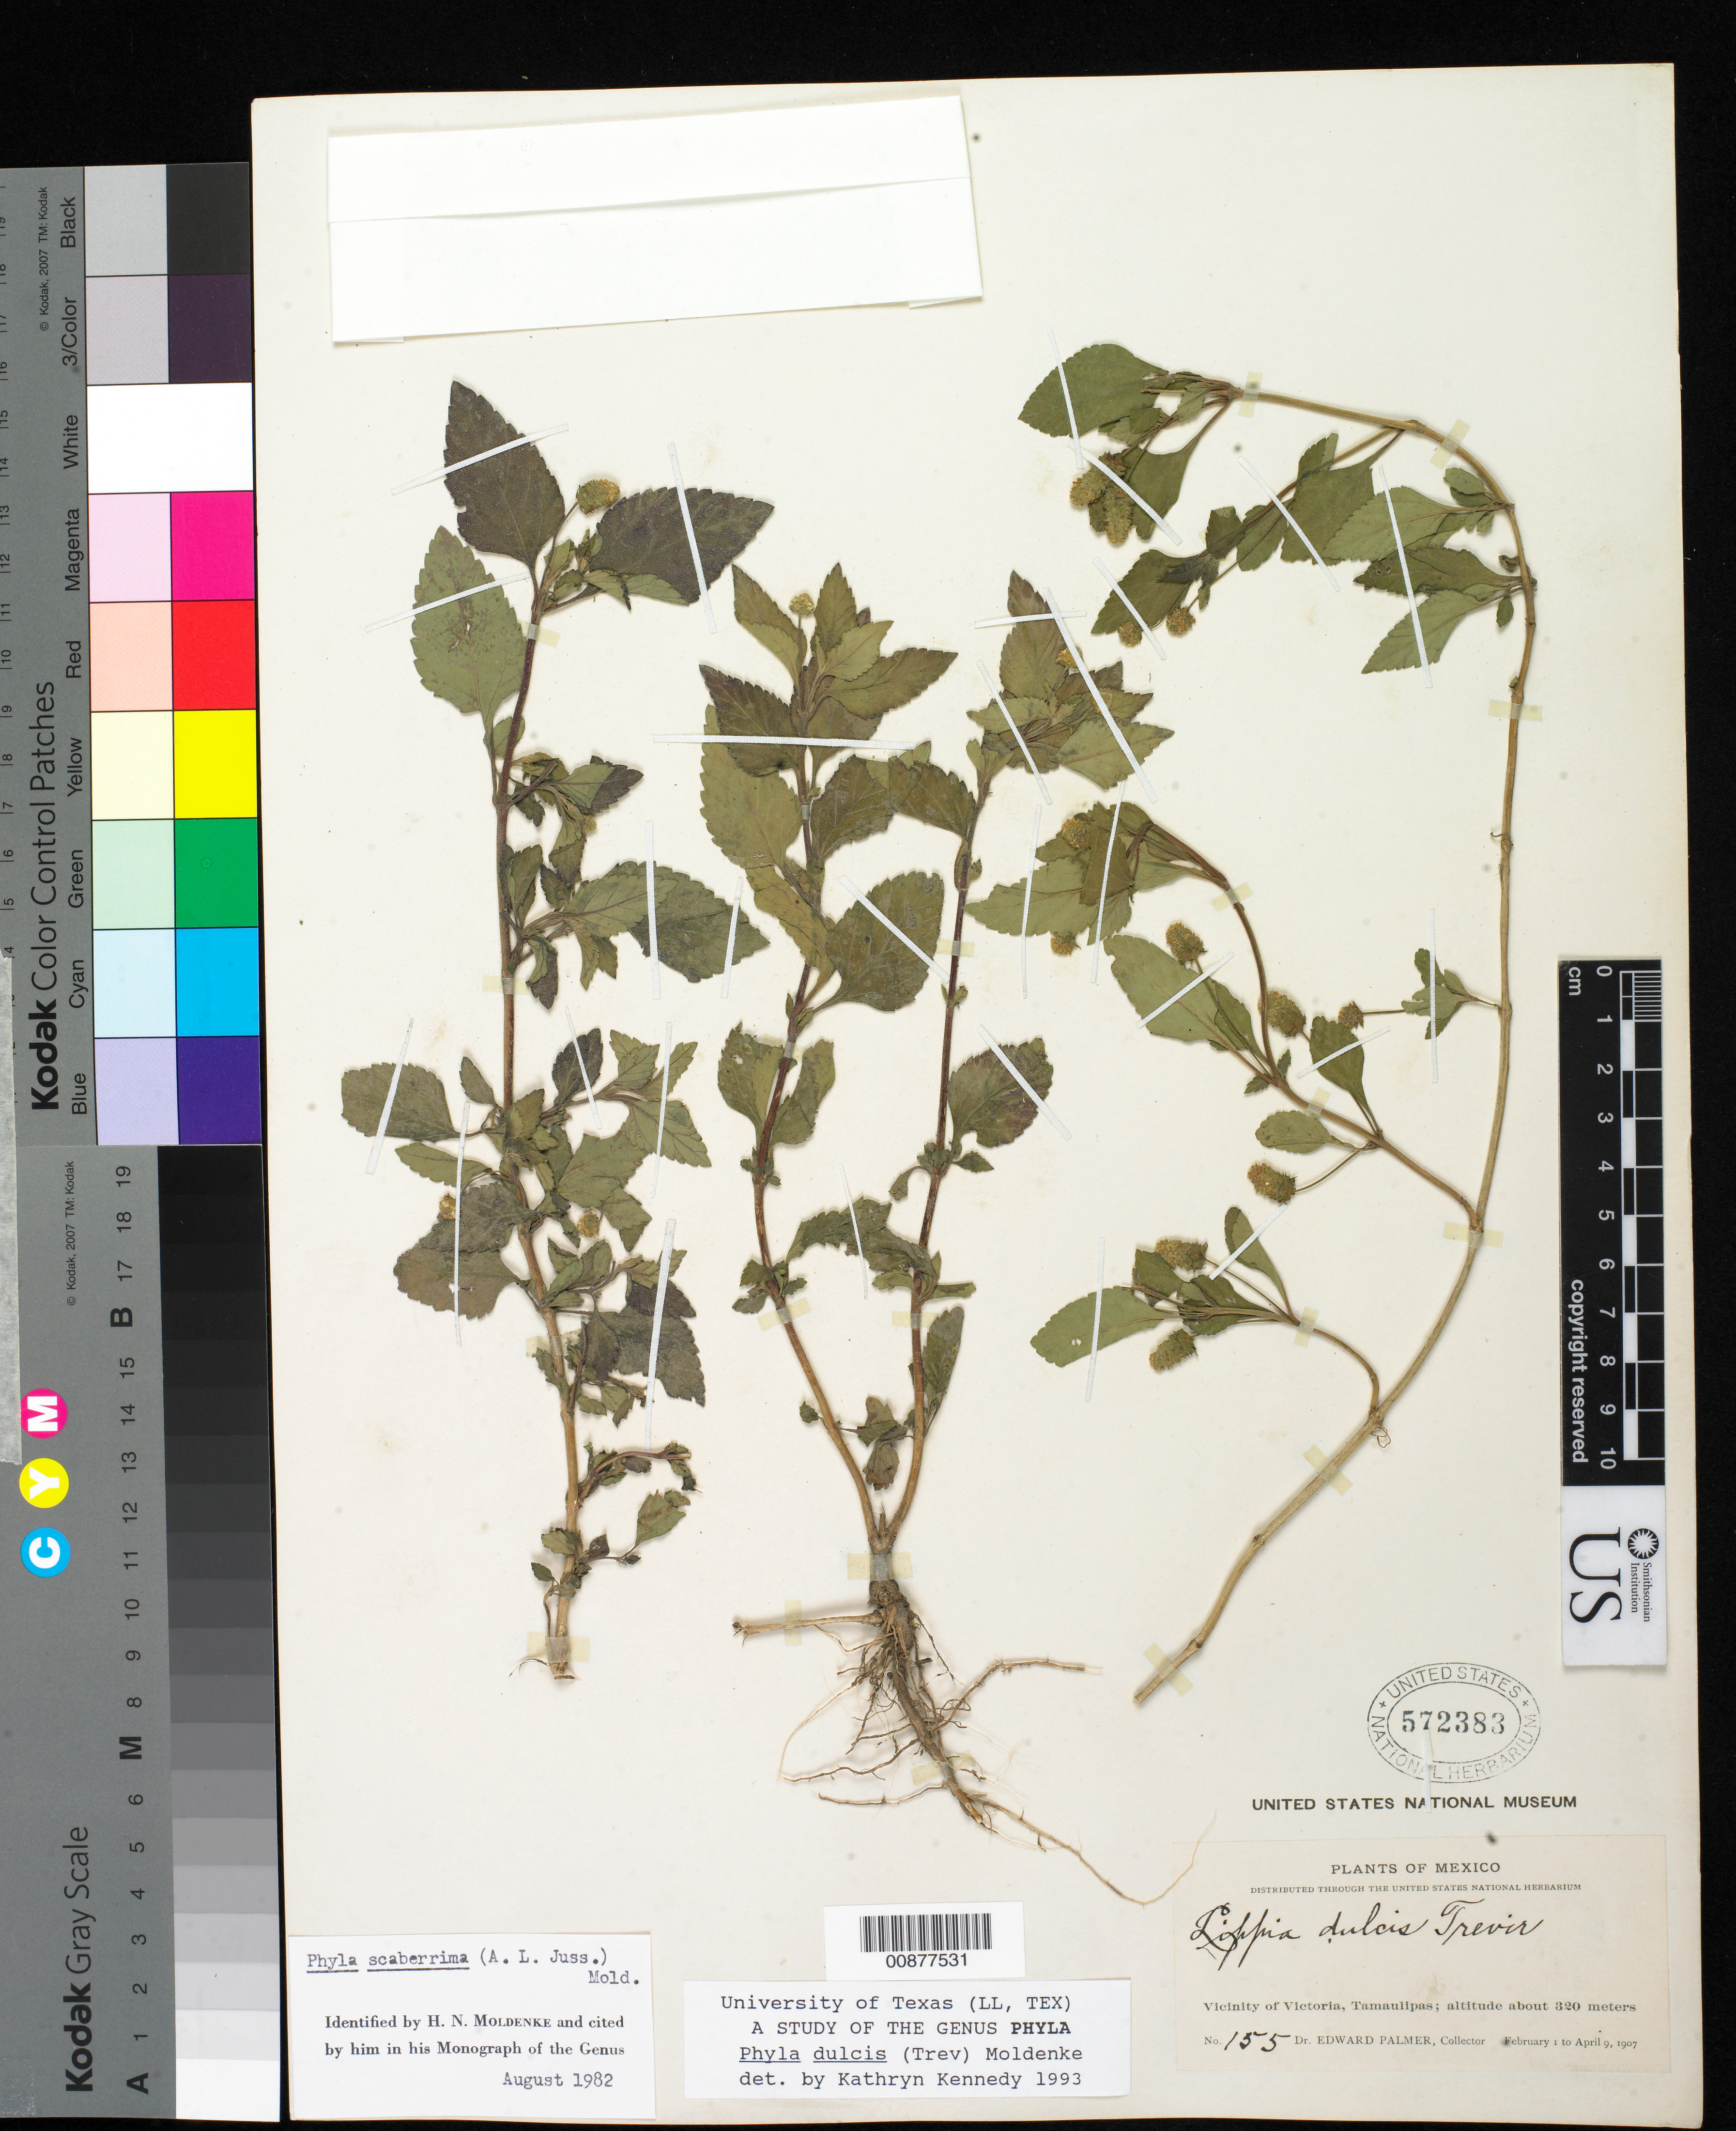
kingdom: Plantae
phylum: Tracheophyta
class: Magnoliopsida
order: Lamiales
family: Verbenaceae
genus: Phyla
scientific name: Phyla dulcis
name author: (Trevir.) Moldenke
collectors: E. Palmer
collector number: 155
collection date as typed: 01 Feb 1907 to 09 Apr 1907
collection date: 1907-02-01/1907-04-09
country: Mexico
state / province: Tamaulipas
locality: Vicinity of Victoria.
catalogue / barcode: US 572383